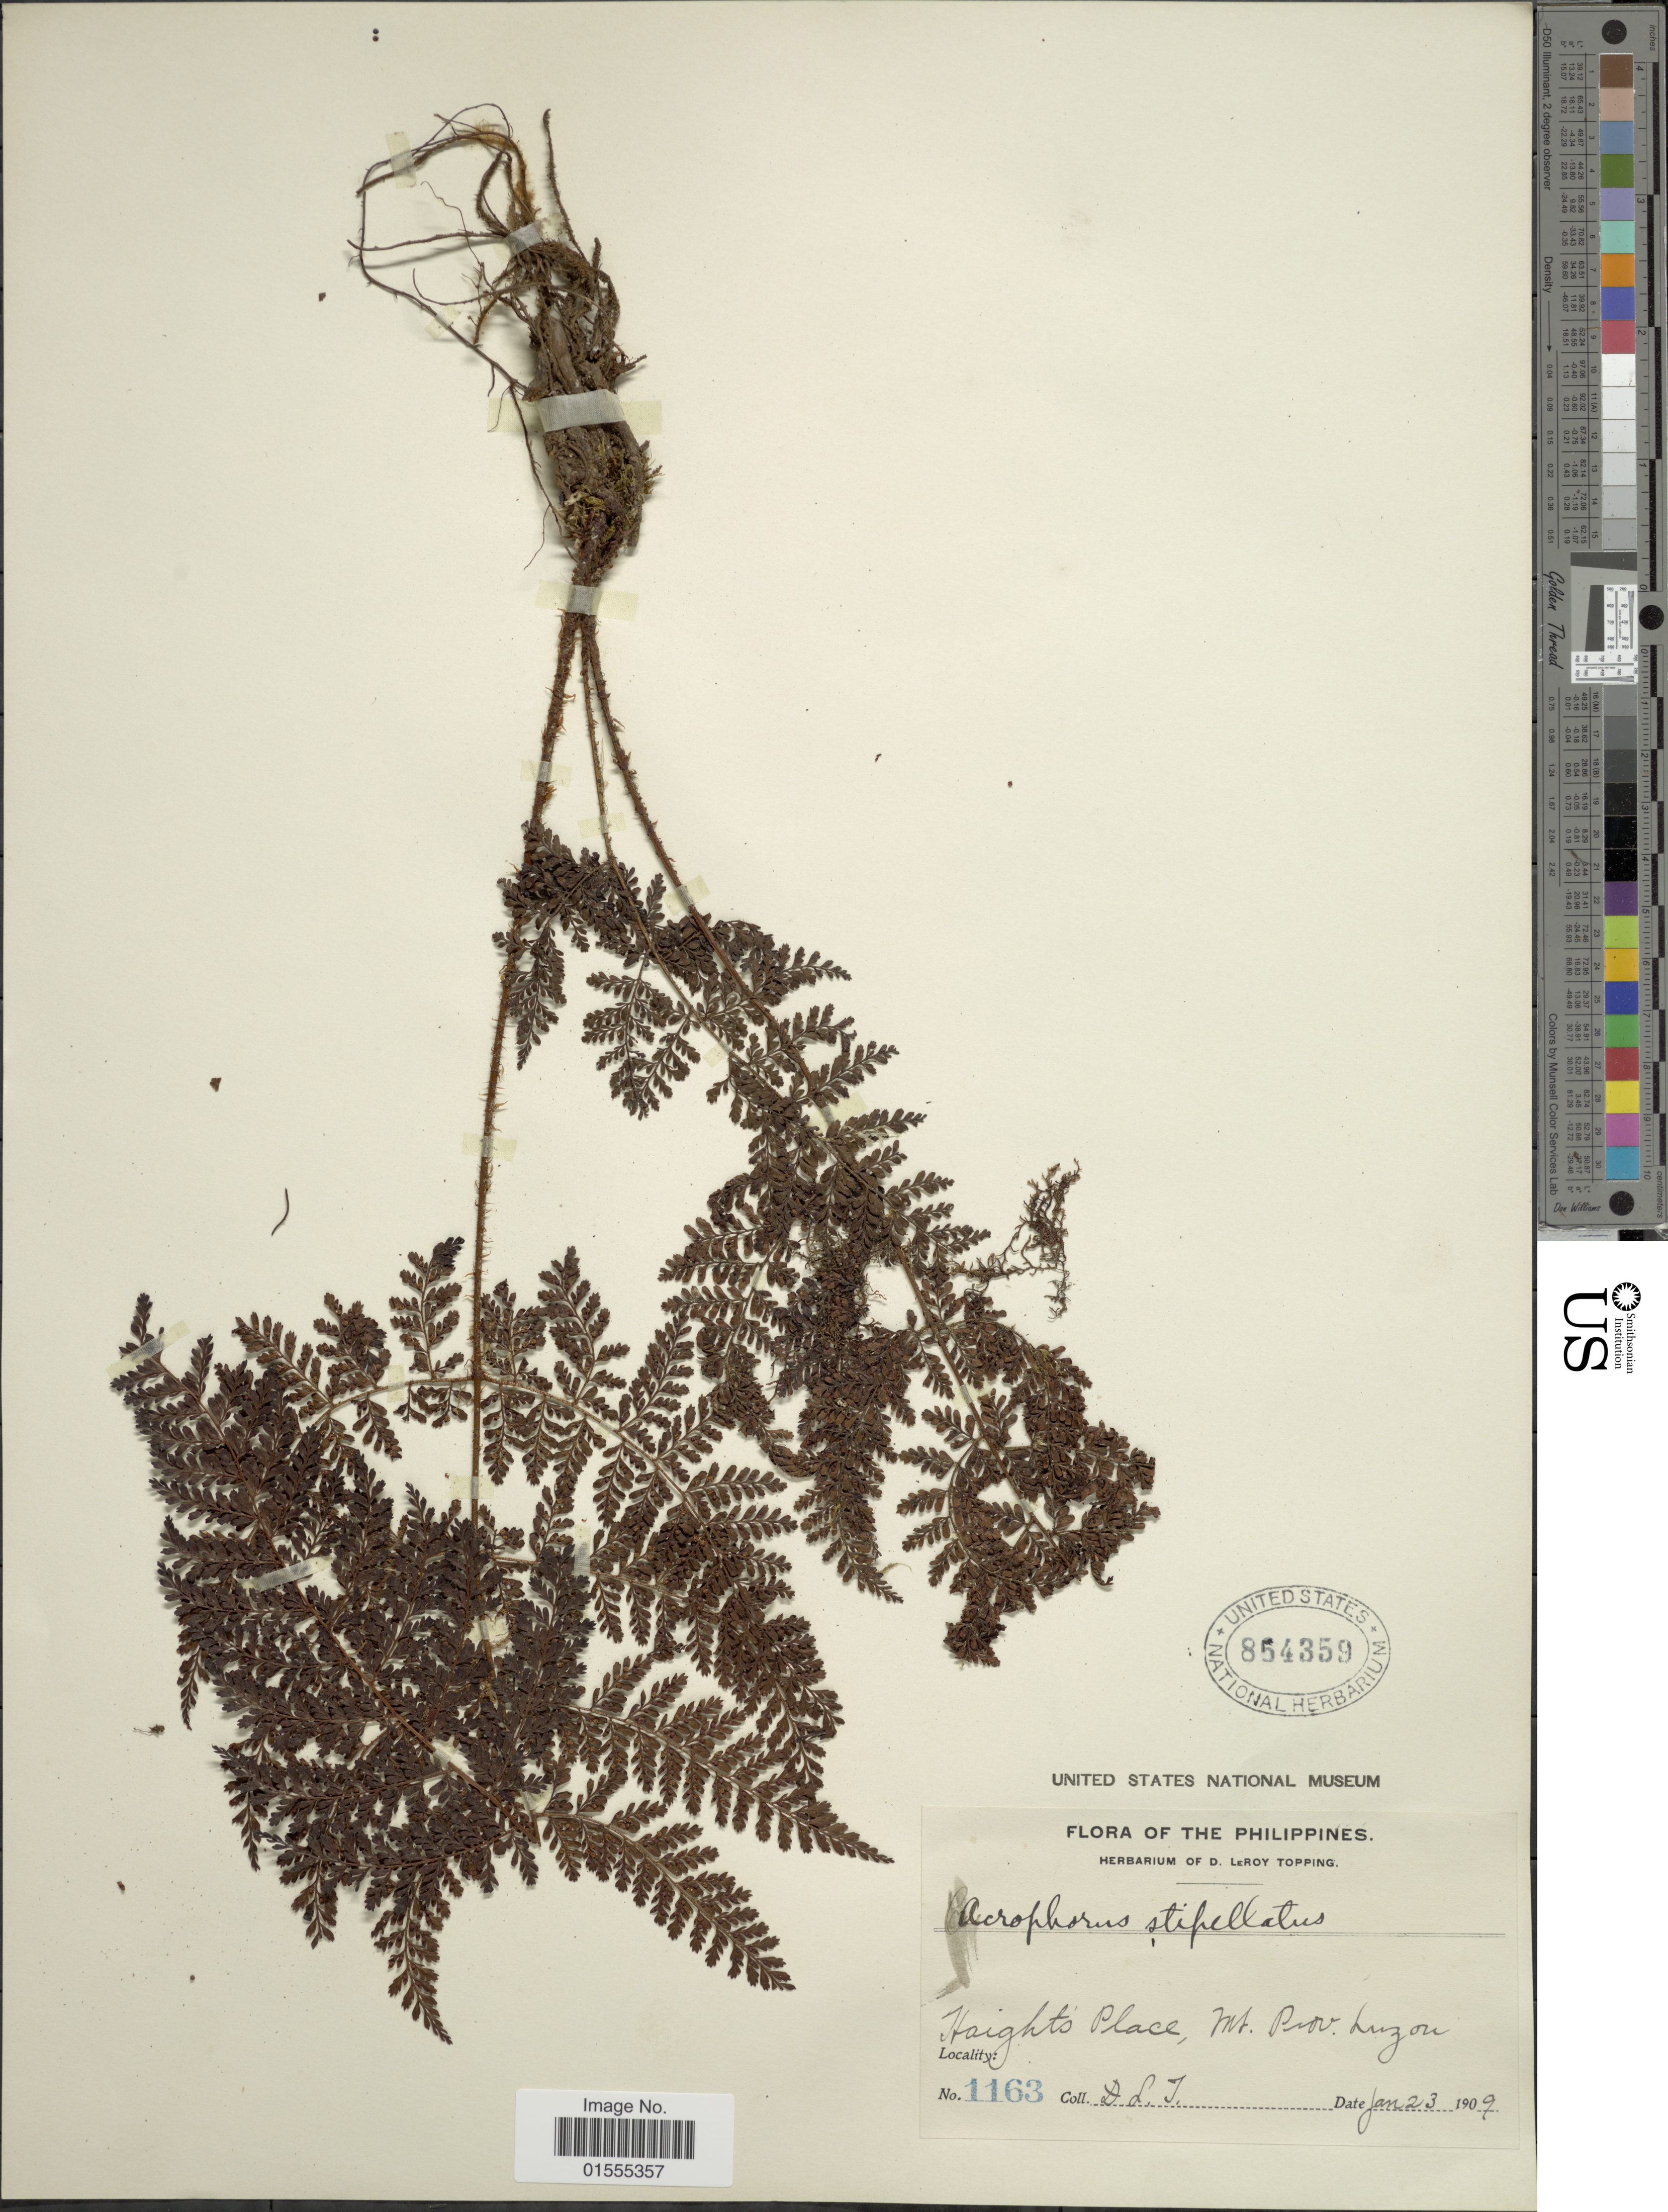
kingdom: Plantae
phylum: Tracheophyta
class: Polypodiopsida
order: Polypodiales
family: Dryopteridaceae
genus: Dryopteris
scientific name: Dryopteris nodosa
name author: (C. Presl) Li Bing Zhang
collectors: D. L. Topping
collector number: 1163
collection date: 1909-01-23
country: Philippines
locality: Haights Place, Mt Prov. Luzon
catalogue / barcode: US 854359